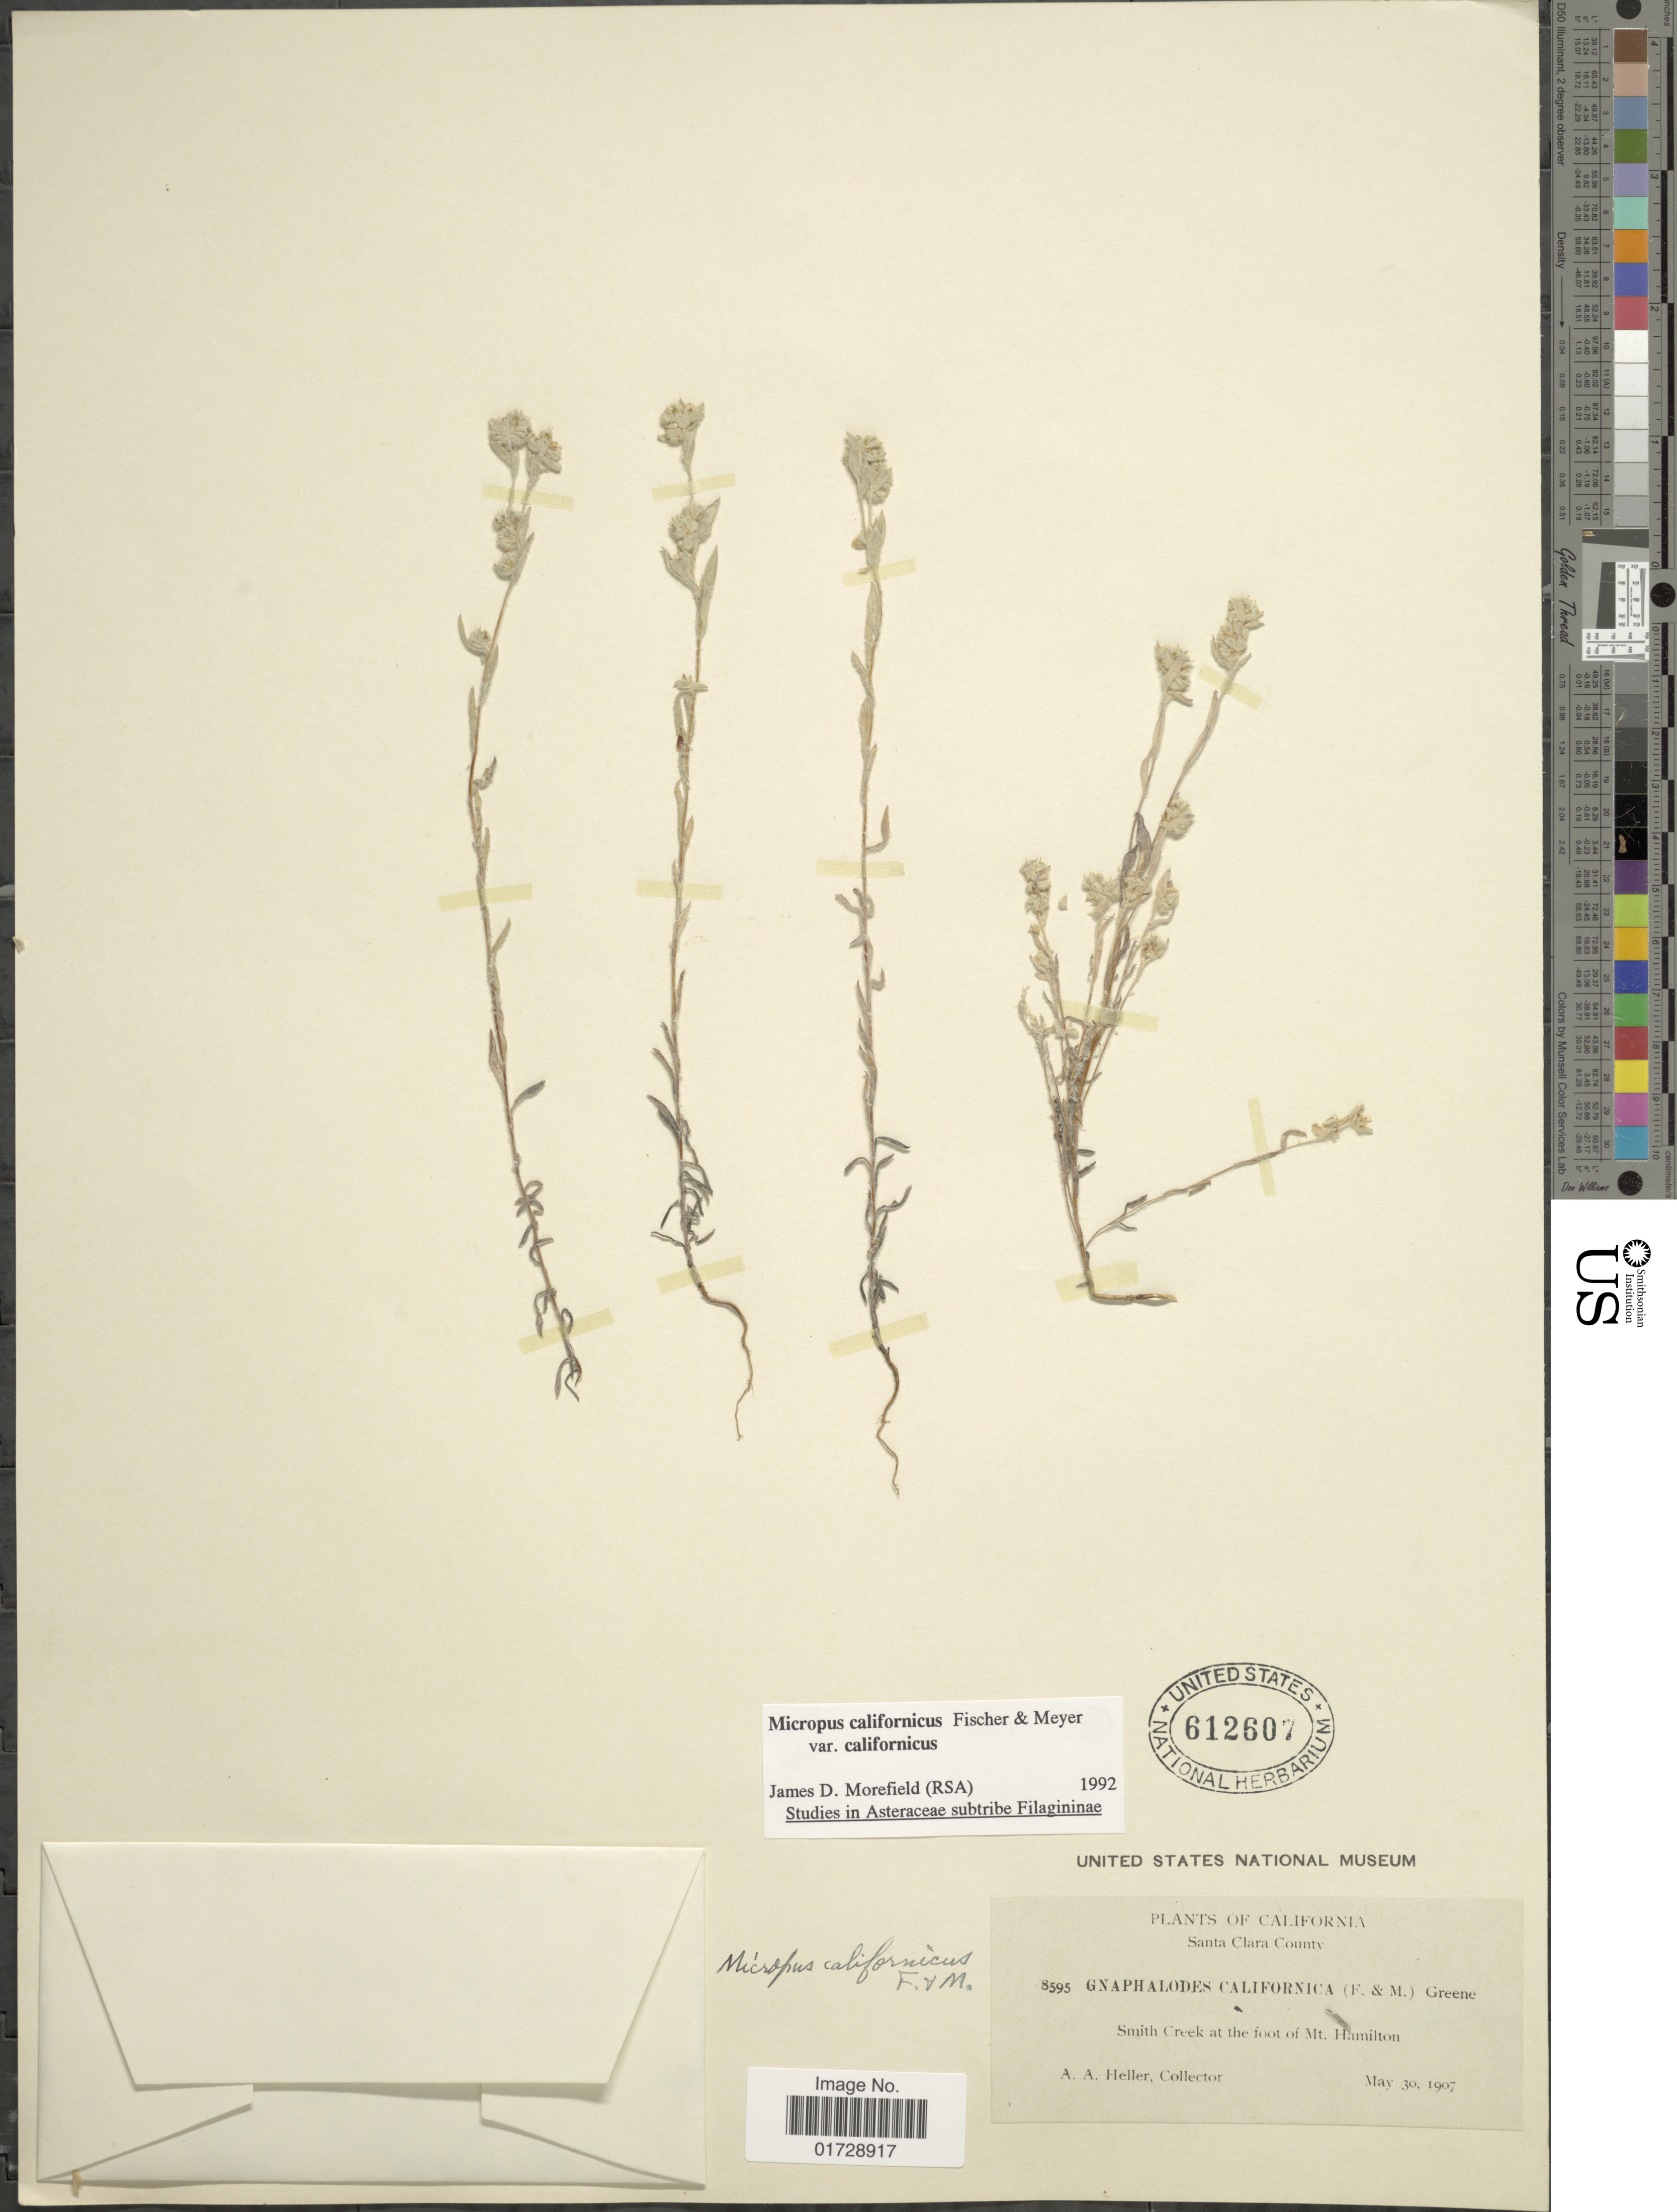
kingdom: Plantae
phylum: Tracheophyta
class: Magnoliopsida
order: Asterales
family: Asteraceae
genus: Micropus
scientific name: Micropus californicus var. californicus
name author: Fisch. & C.A. Mey.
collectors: A. A. Heller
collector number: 8595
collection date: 1907-05-30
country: United States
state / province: California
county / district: Santa Clara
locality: Santa Clara County, Smith Creekl at the foot of Mt. Hamilton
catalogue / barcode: US 612607